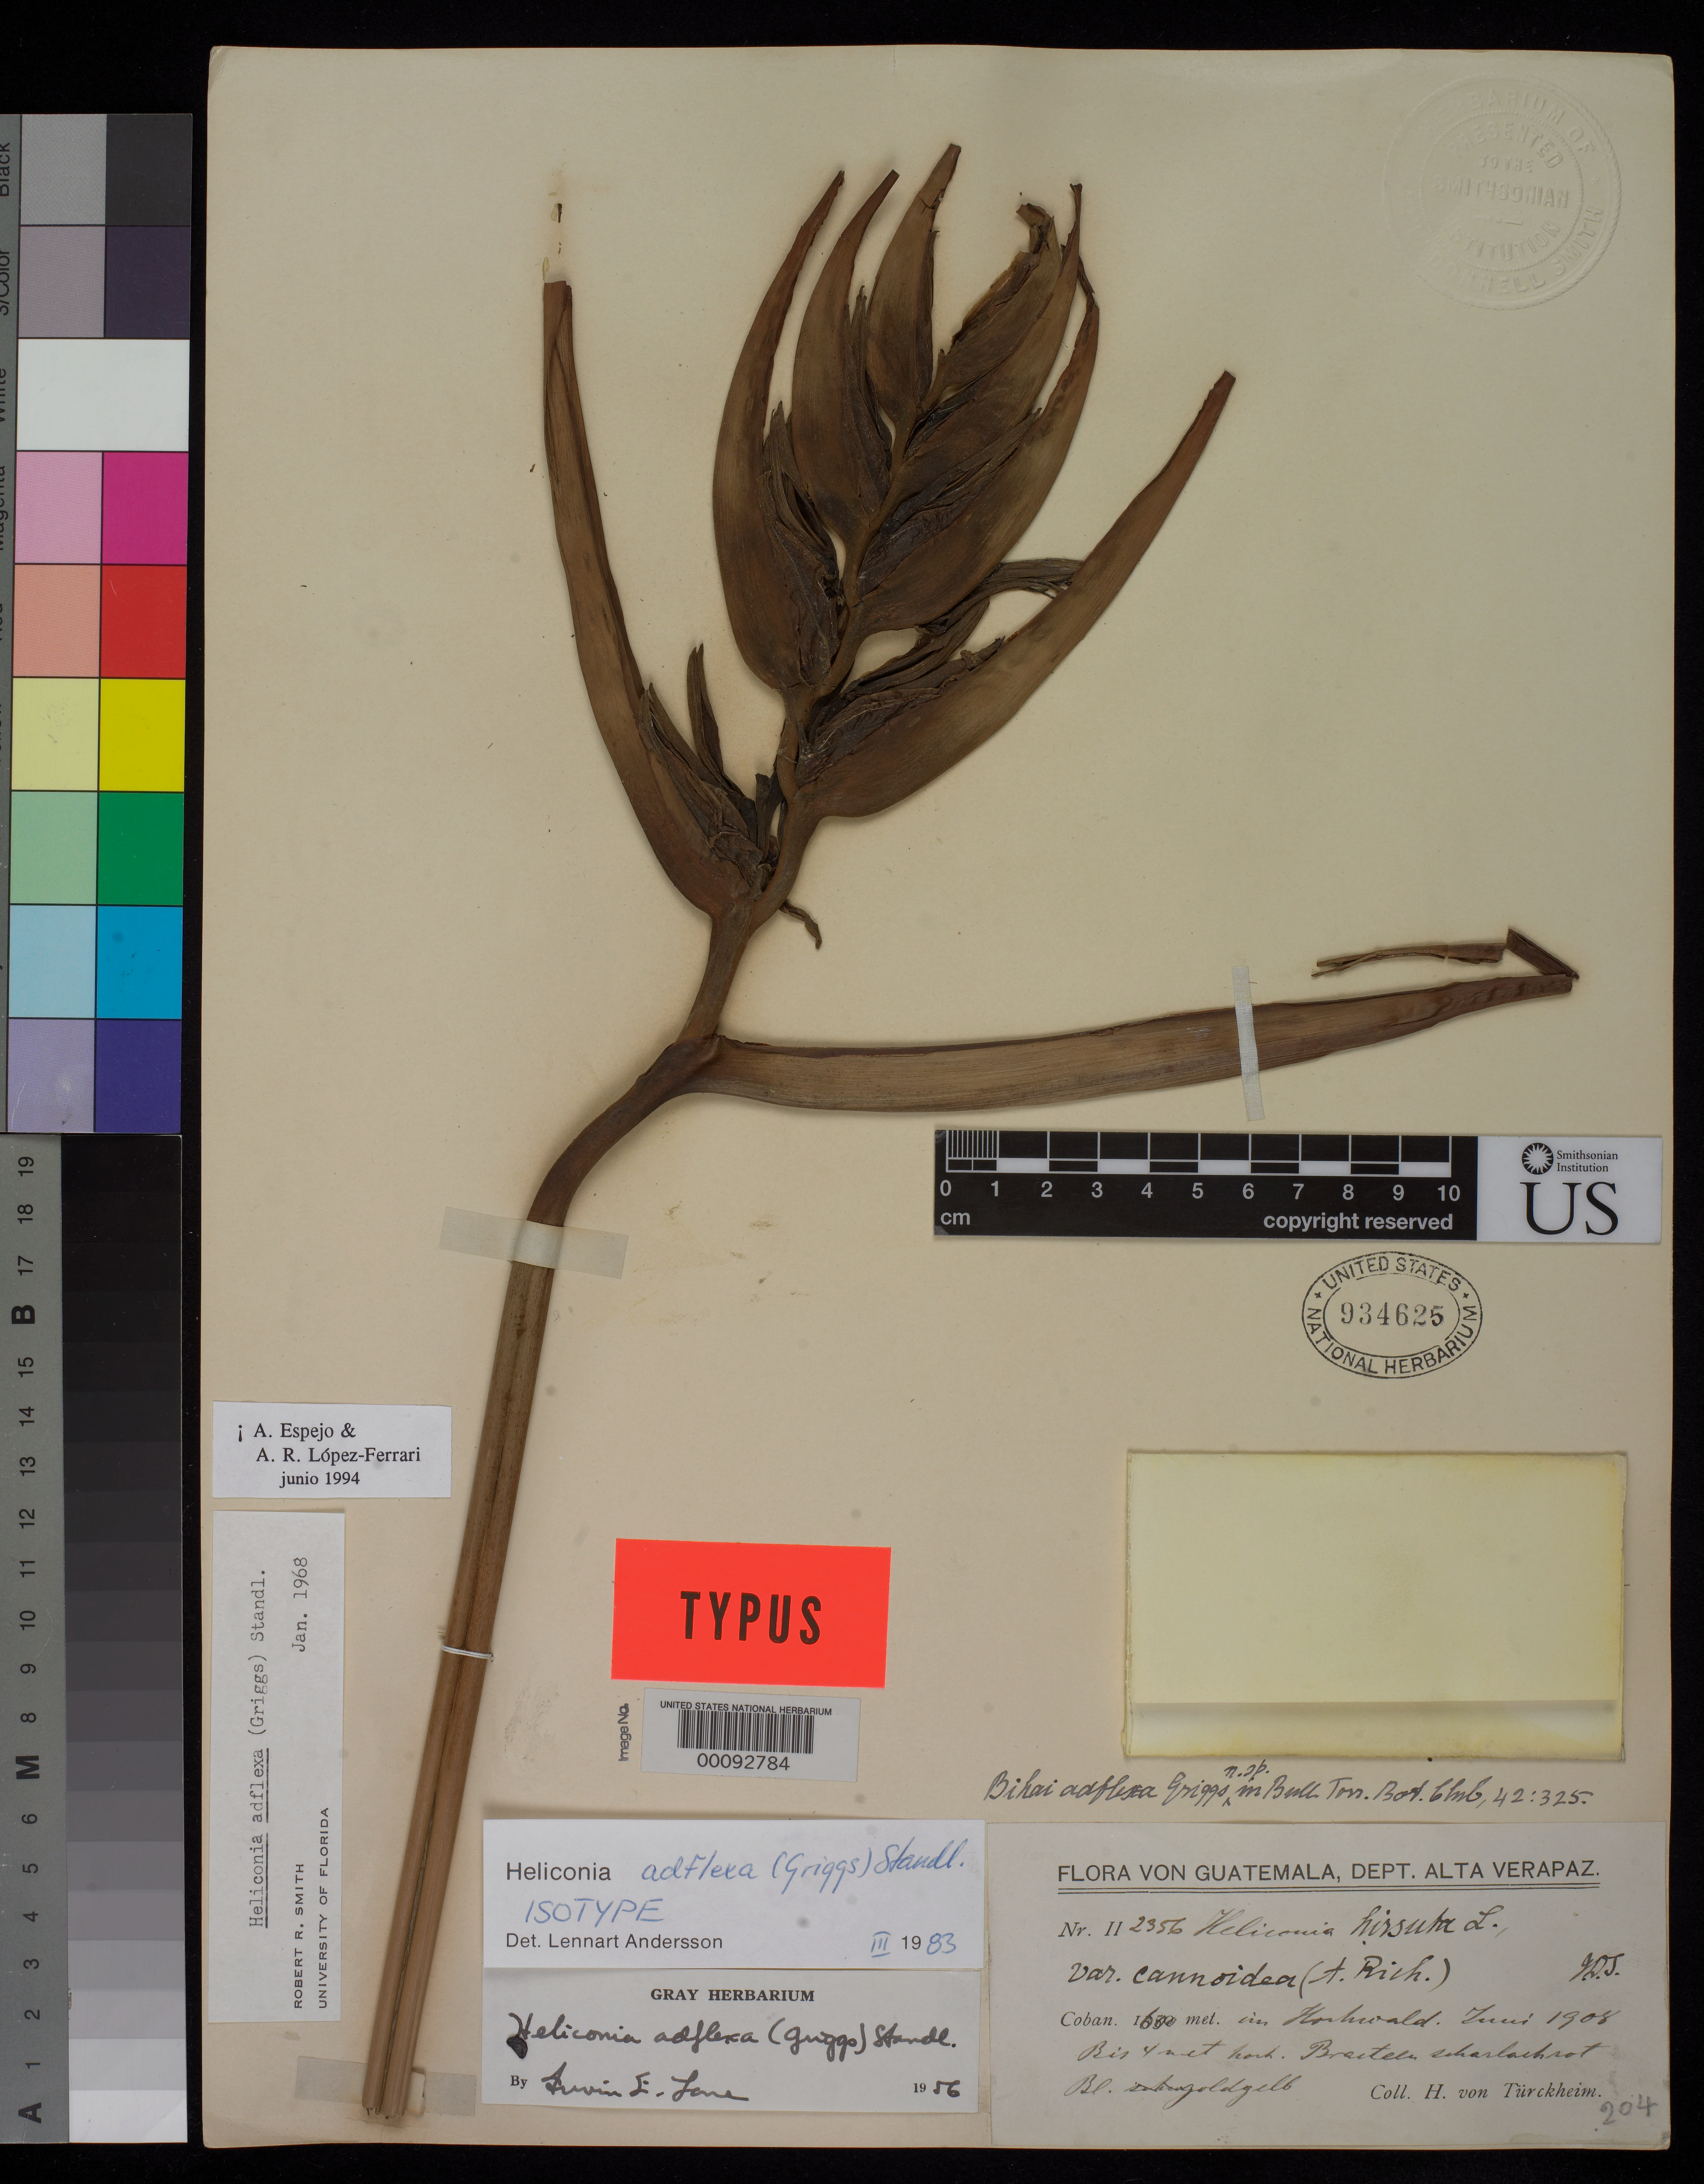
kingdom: Plantae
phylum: Tracheophyta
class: Liliopsida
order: Zingiberales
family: Heliconiaceae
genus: Bihai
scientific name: Bihai adflexa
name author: R.F. Griggs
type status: Isotype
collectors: H. von Türckheim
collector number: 2356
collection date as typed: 1908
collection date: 1908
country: Guatemala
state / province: Alta Verapaz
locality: Cobán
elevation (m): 1600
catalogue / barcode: US 934625